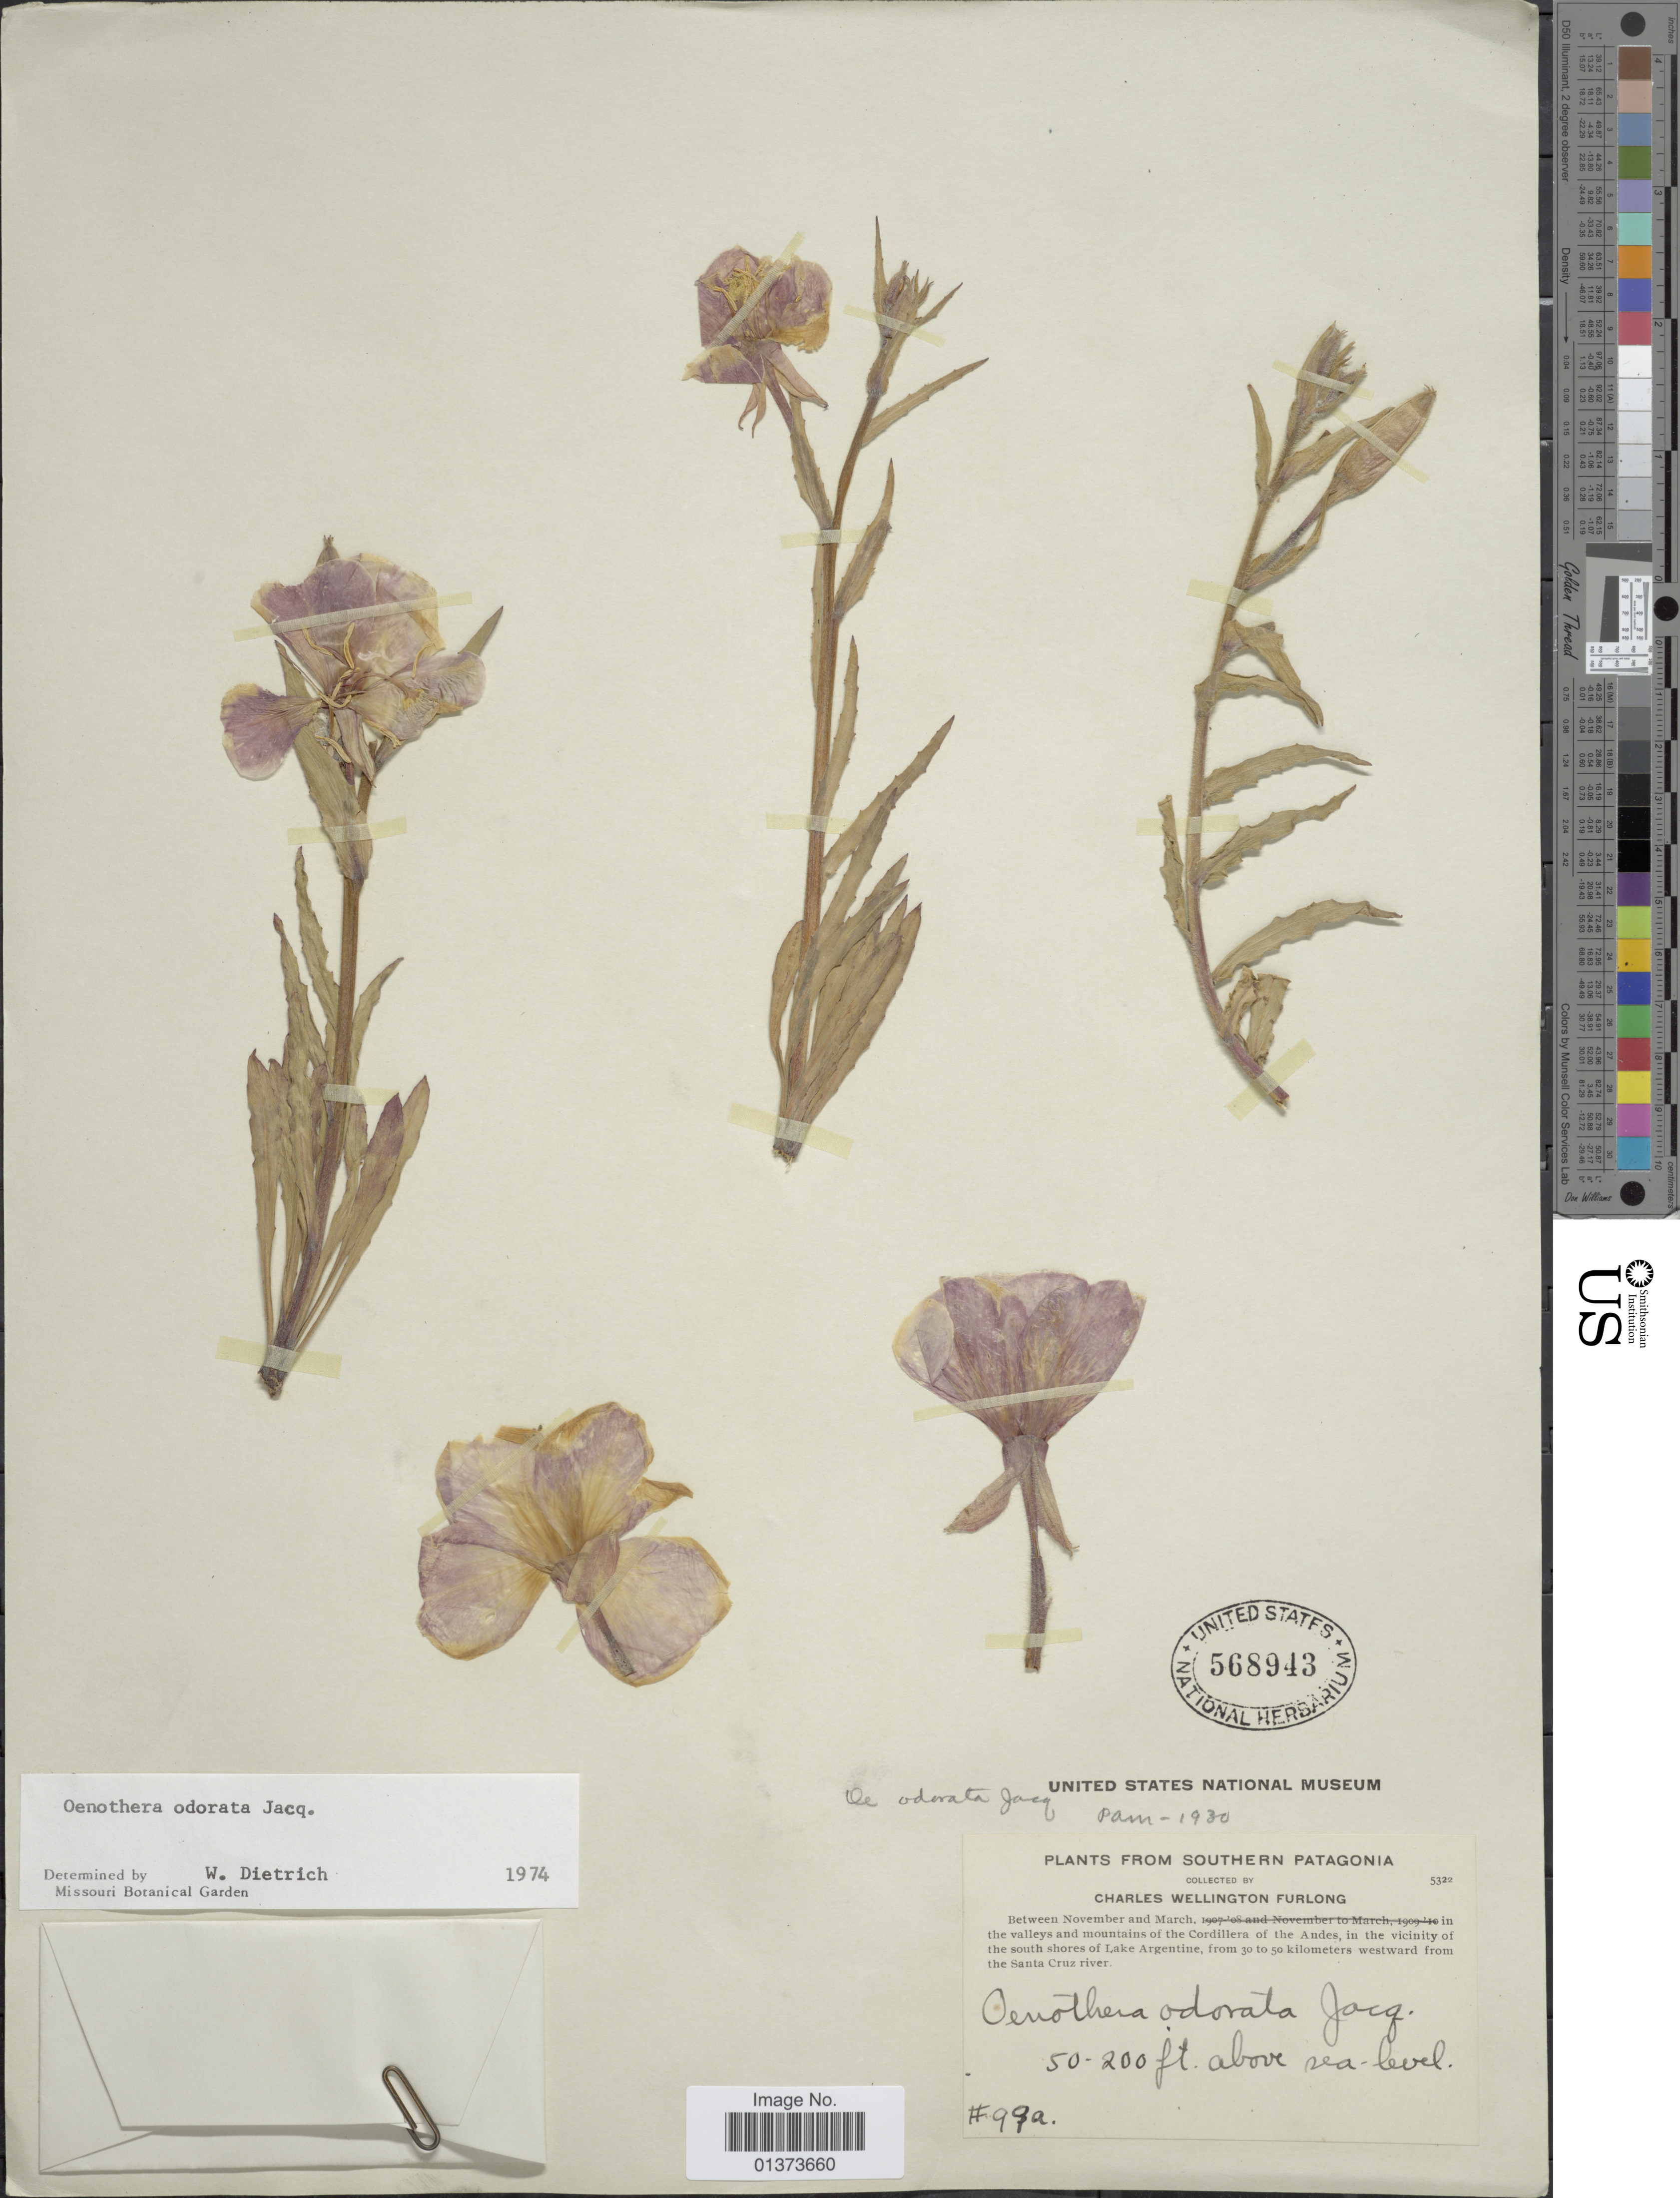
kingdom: Plantae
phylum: Tracheophyta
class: Magnoliopsida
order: Myrtales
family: Onagraceae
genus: Oenothera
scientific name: Oenothera odorata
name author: Jacq.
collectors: C. Furlong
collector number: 5322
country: Argentina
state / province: Santa Cruz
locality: In the valleys and mountains of the Cordillera of the Andes, in the vicinity of the south shores of Lake Argentine, from 30 to 50 kilometers westward from the Santa Cruz river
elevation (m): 15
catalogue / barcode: US 568943